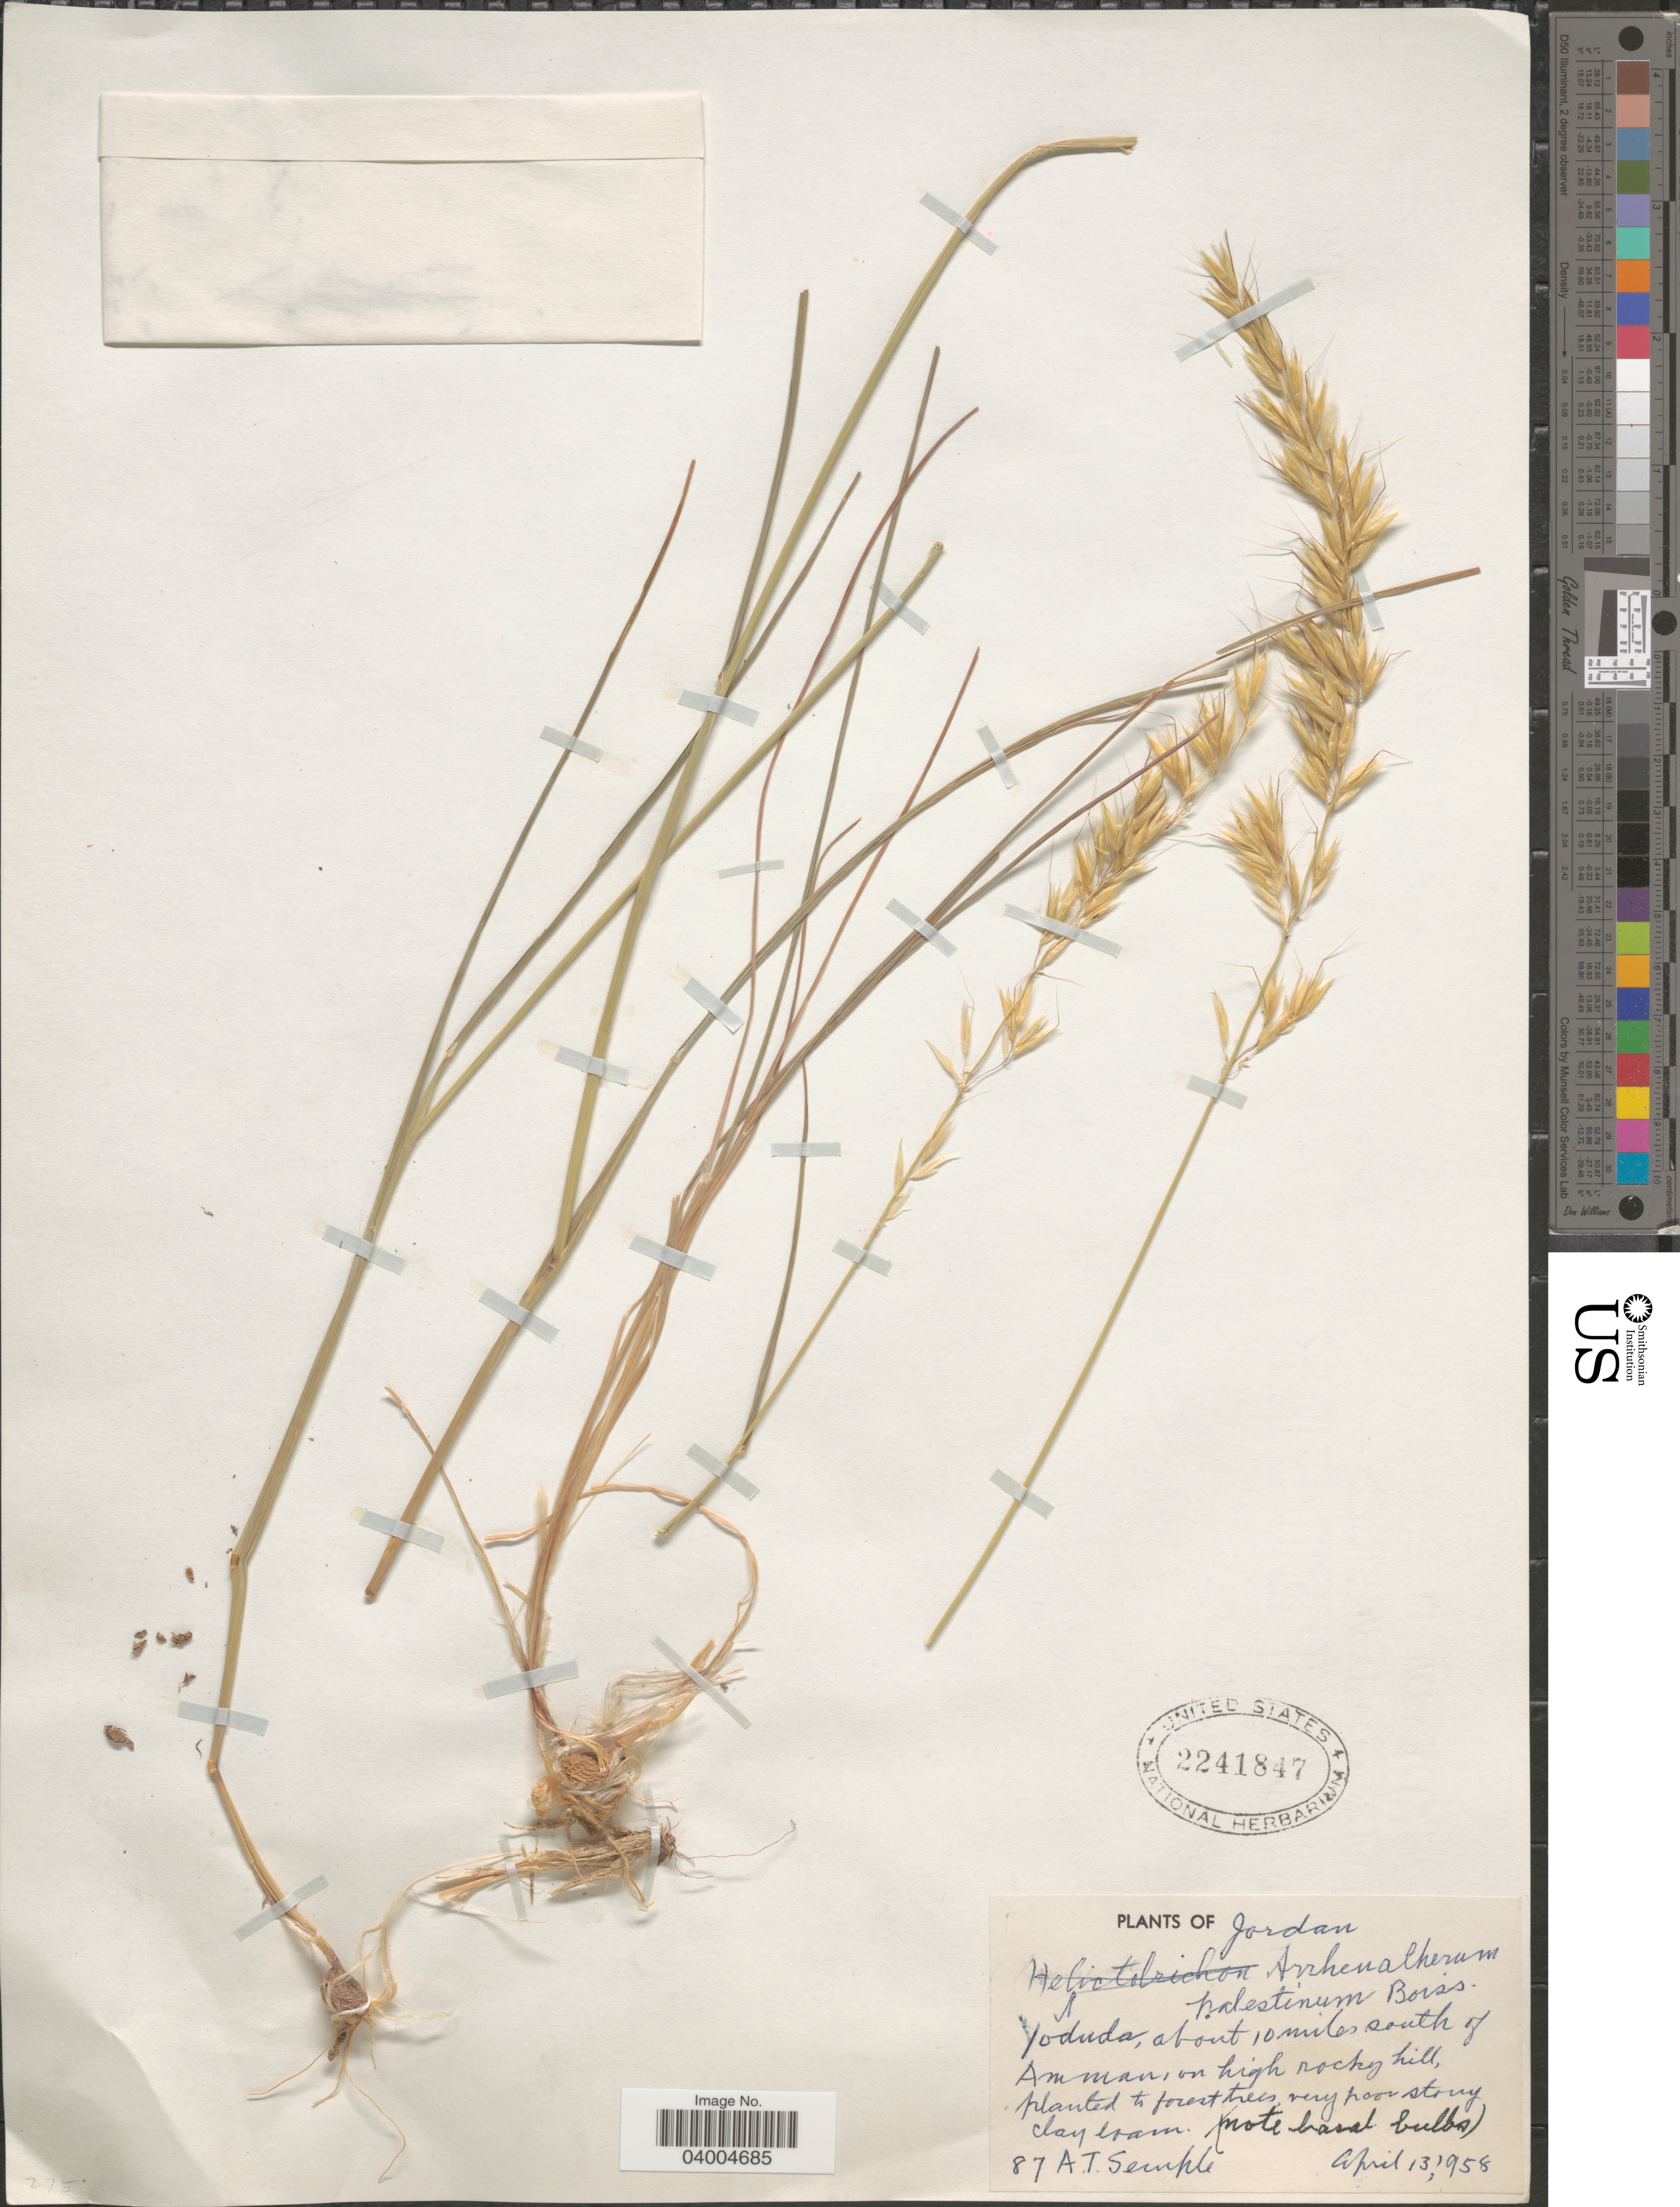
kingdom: Plantae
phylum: Tracheophyta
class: Liliopsida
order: Poales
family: Poaceae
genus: Arrhenatherum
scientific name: Arrhenatherum palaestenum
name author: Boiss.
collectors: A. Semple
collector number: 87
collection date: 1958-04-13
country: Jordan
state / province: Amman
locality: Yoduda, about 10 miles south of Amman.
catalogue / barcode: US 2241847